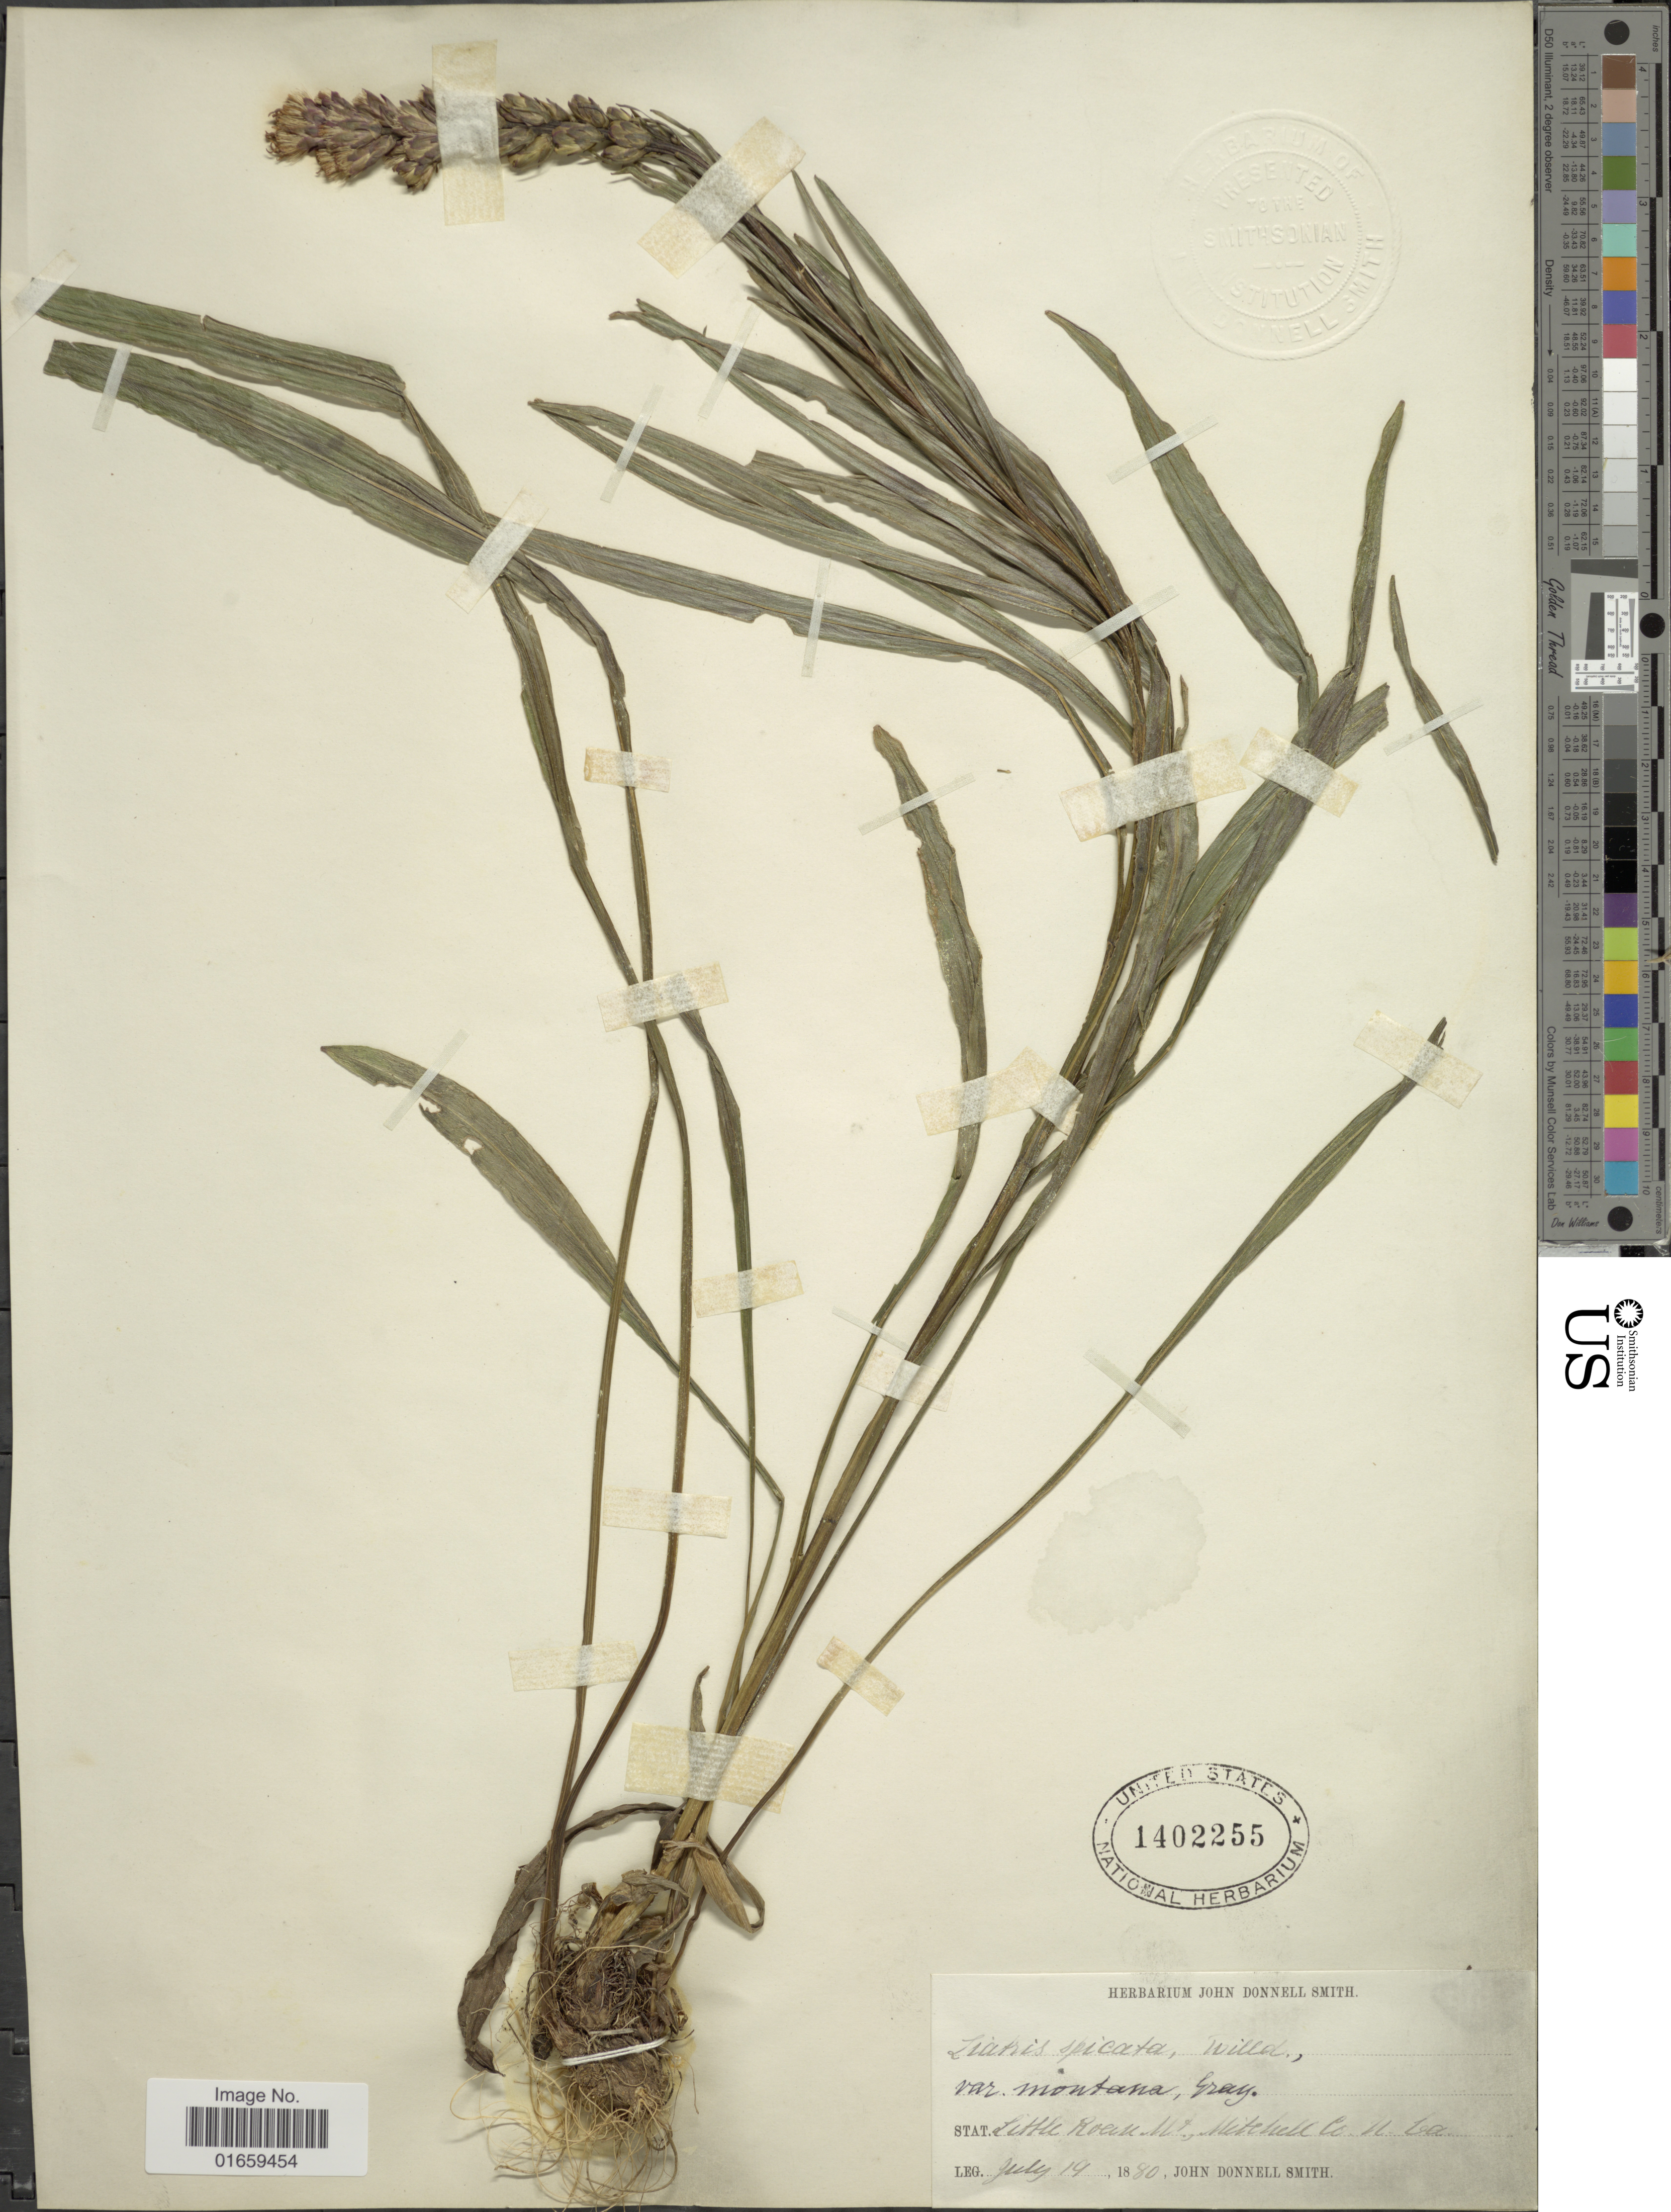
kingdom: Plantae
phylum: Tracheophyta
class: Magnoliopsida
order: Asterales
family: Asteraceae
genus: Liatris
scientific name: Liatris spicata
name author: (L.) Willd.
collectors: J. Donnell Smith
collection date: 1880-07-19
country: United States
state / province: North Carolina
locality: Little Rock Mt., Mitchell Co.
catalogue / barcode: US 1402255